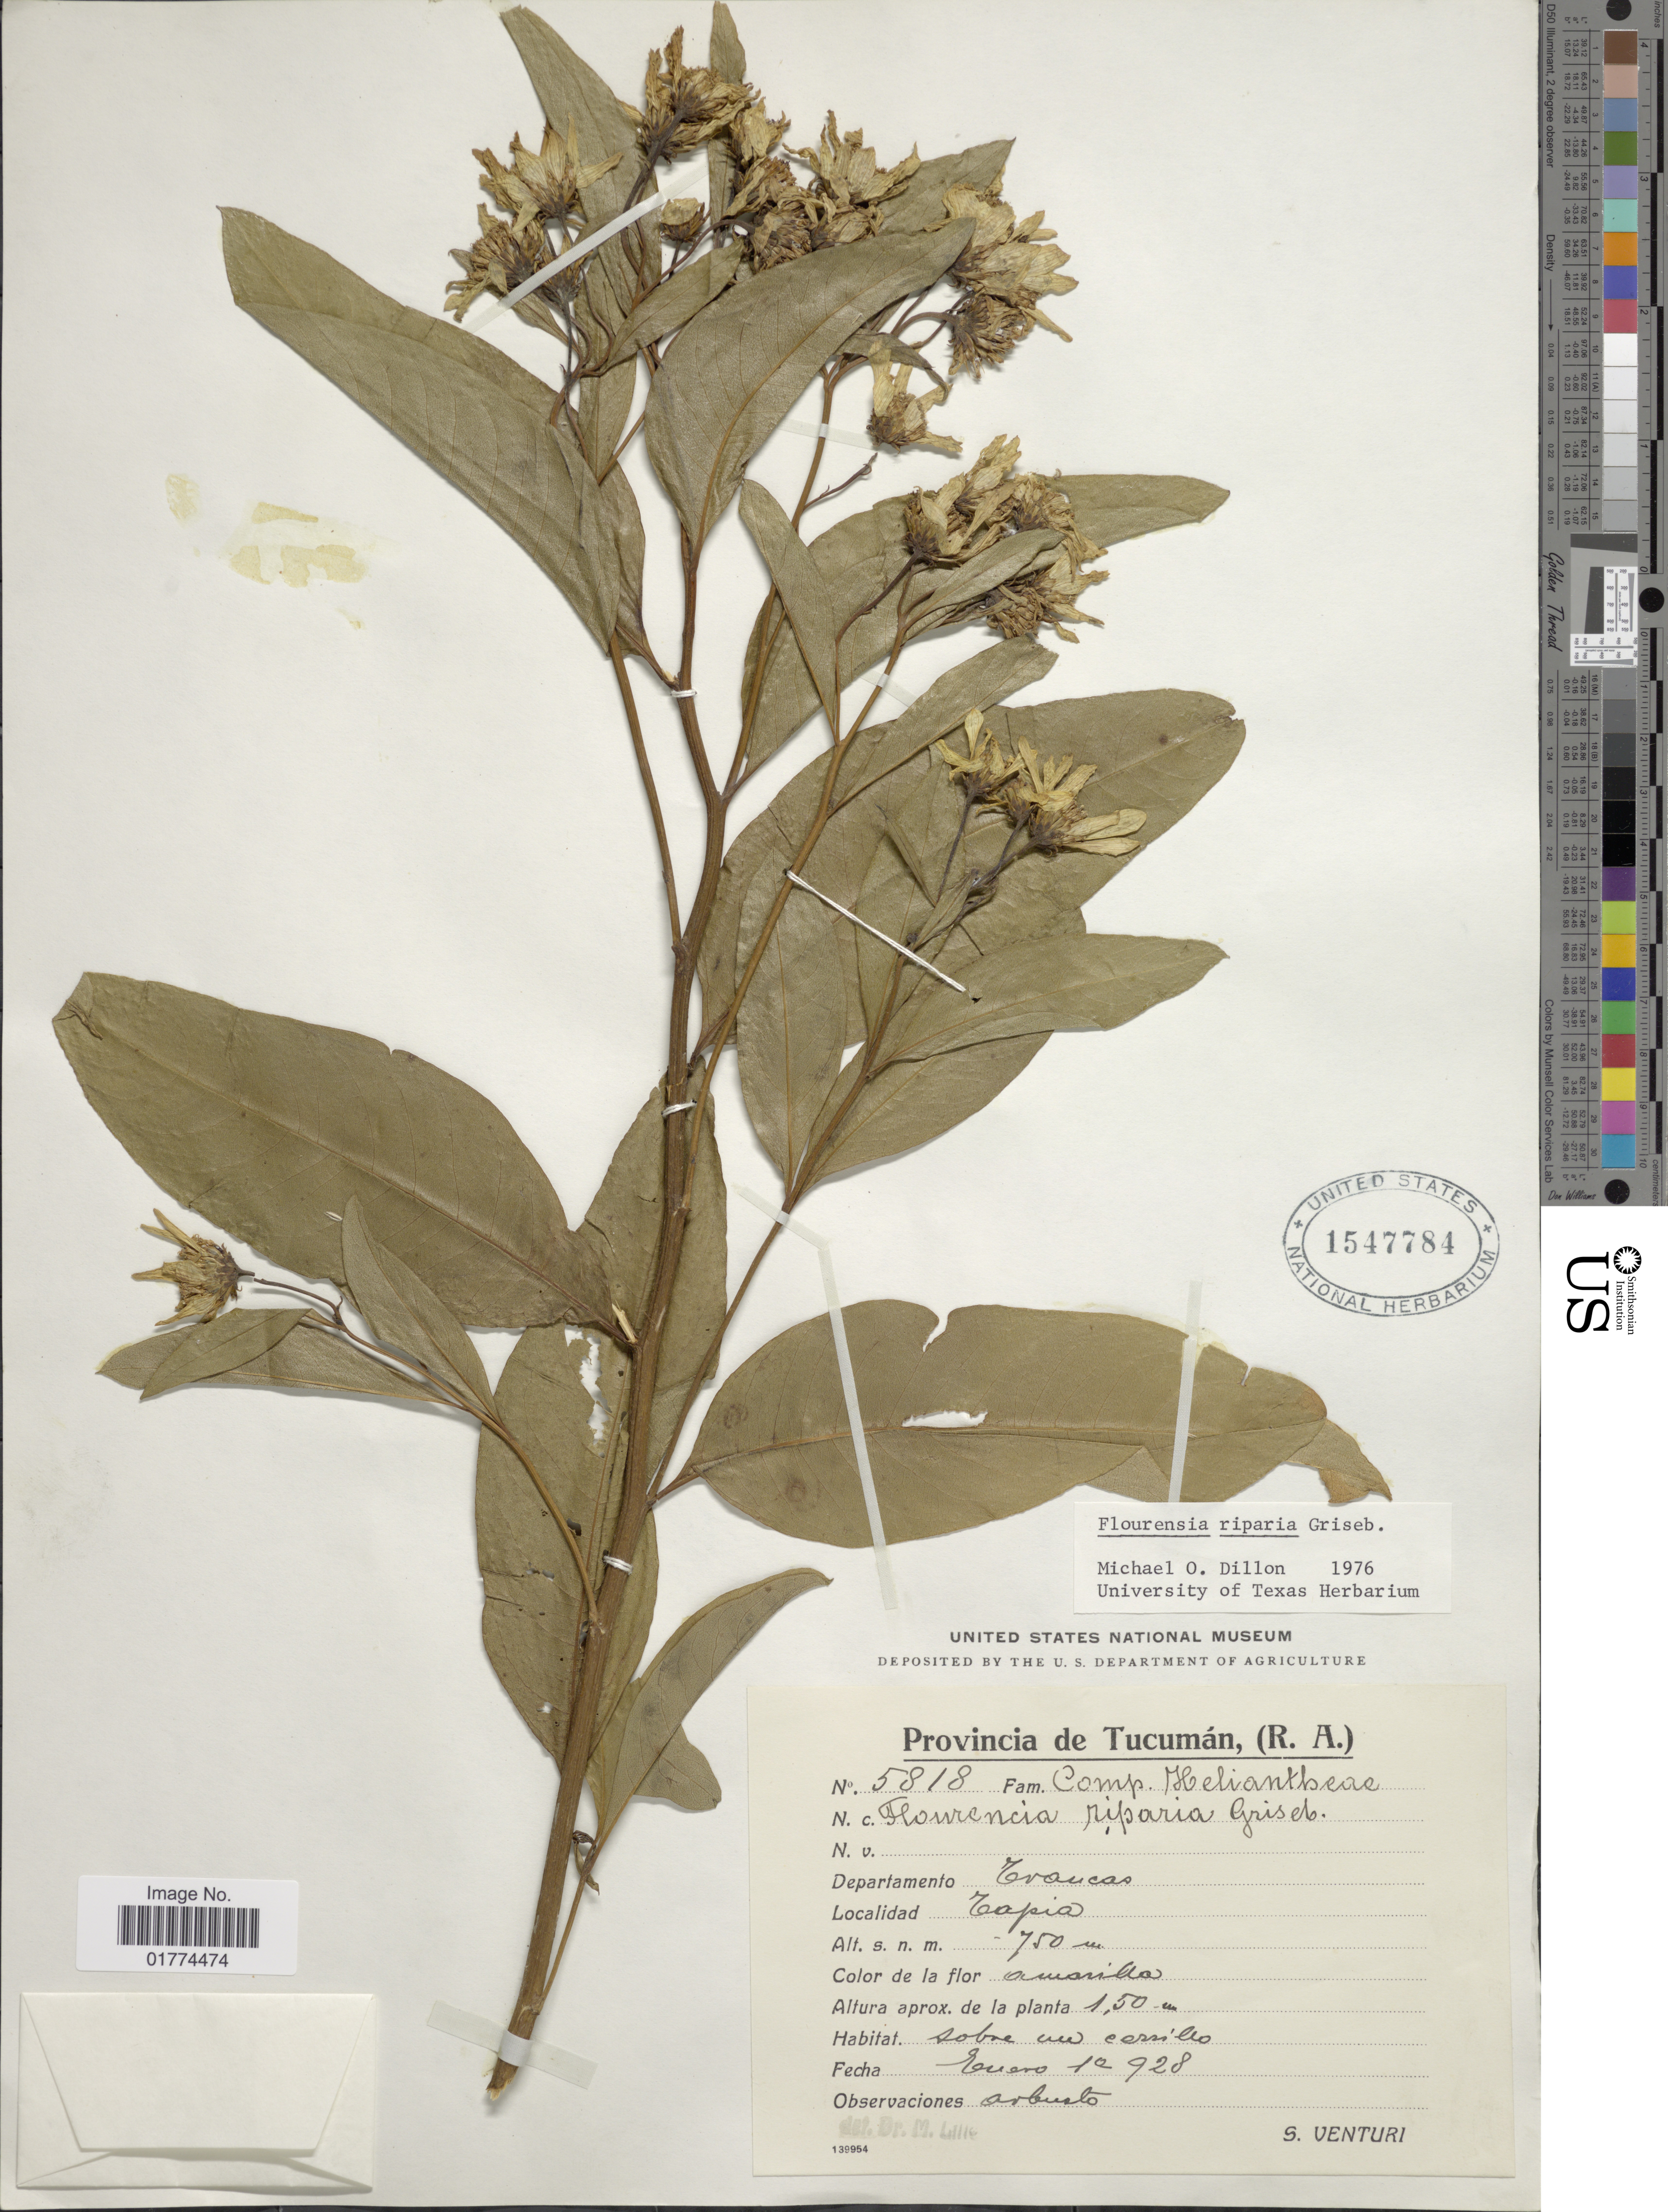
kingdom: Plantae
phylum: Tracheophyta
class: Magnoliopsida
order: Asterales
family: Asteraceae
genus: Flourensia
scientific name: Flourensia riparia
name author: Griseb.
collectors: S. Venturi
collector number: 5818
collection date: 1928-01-12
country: Argentina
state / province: Tucuman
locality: Departamento Trancas. Tapia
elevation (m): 750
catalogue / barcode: US 1547784